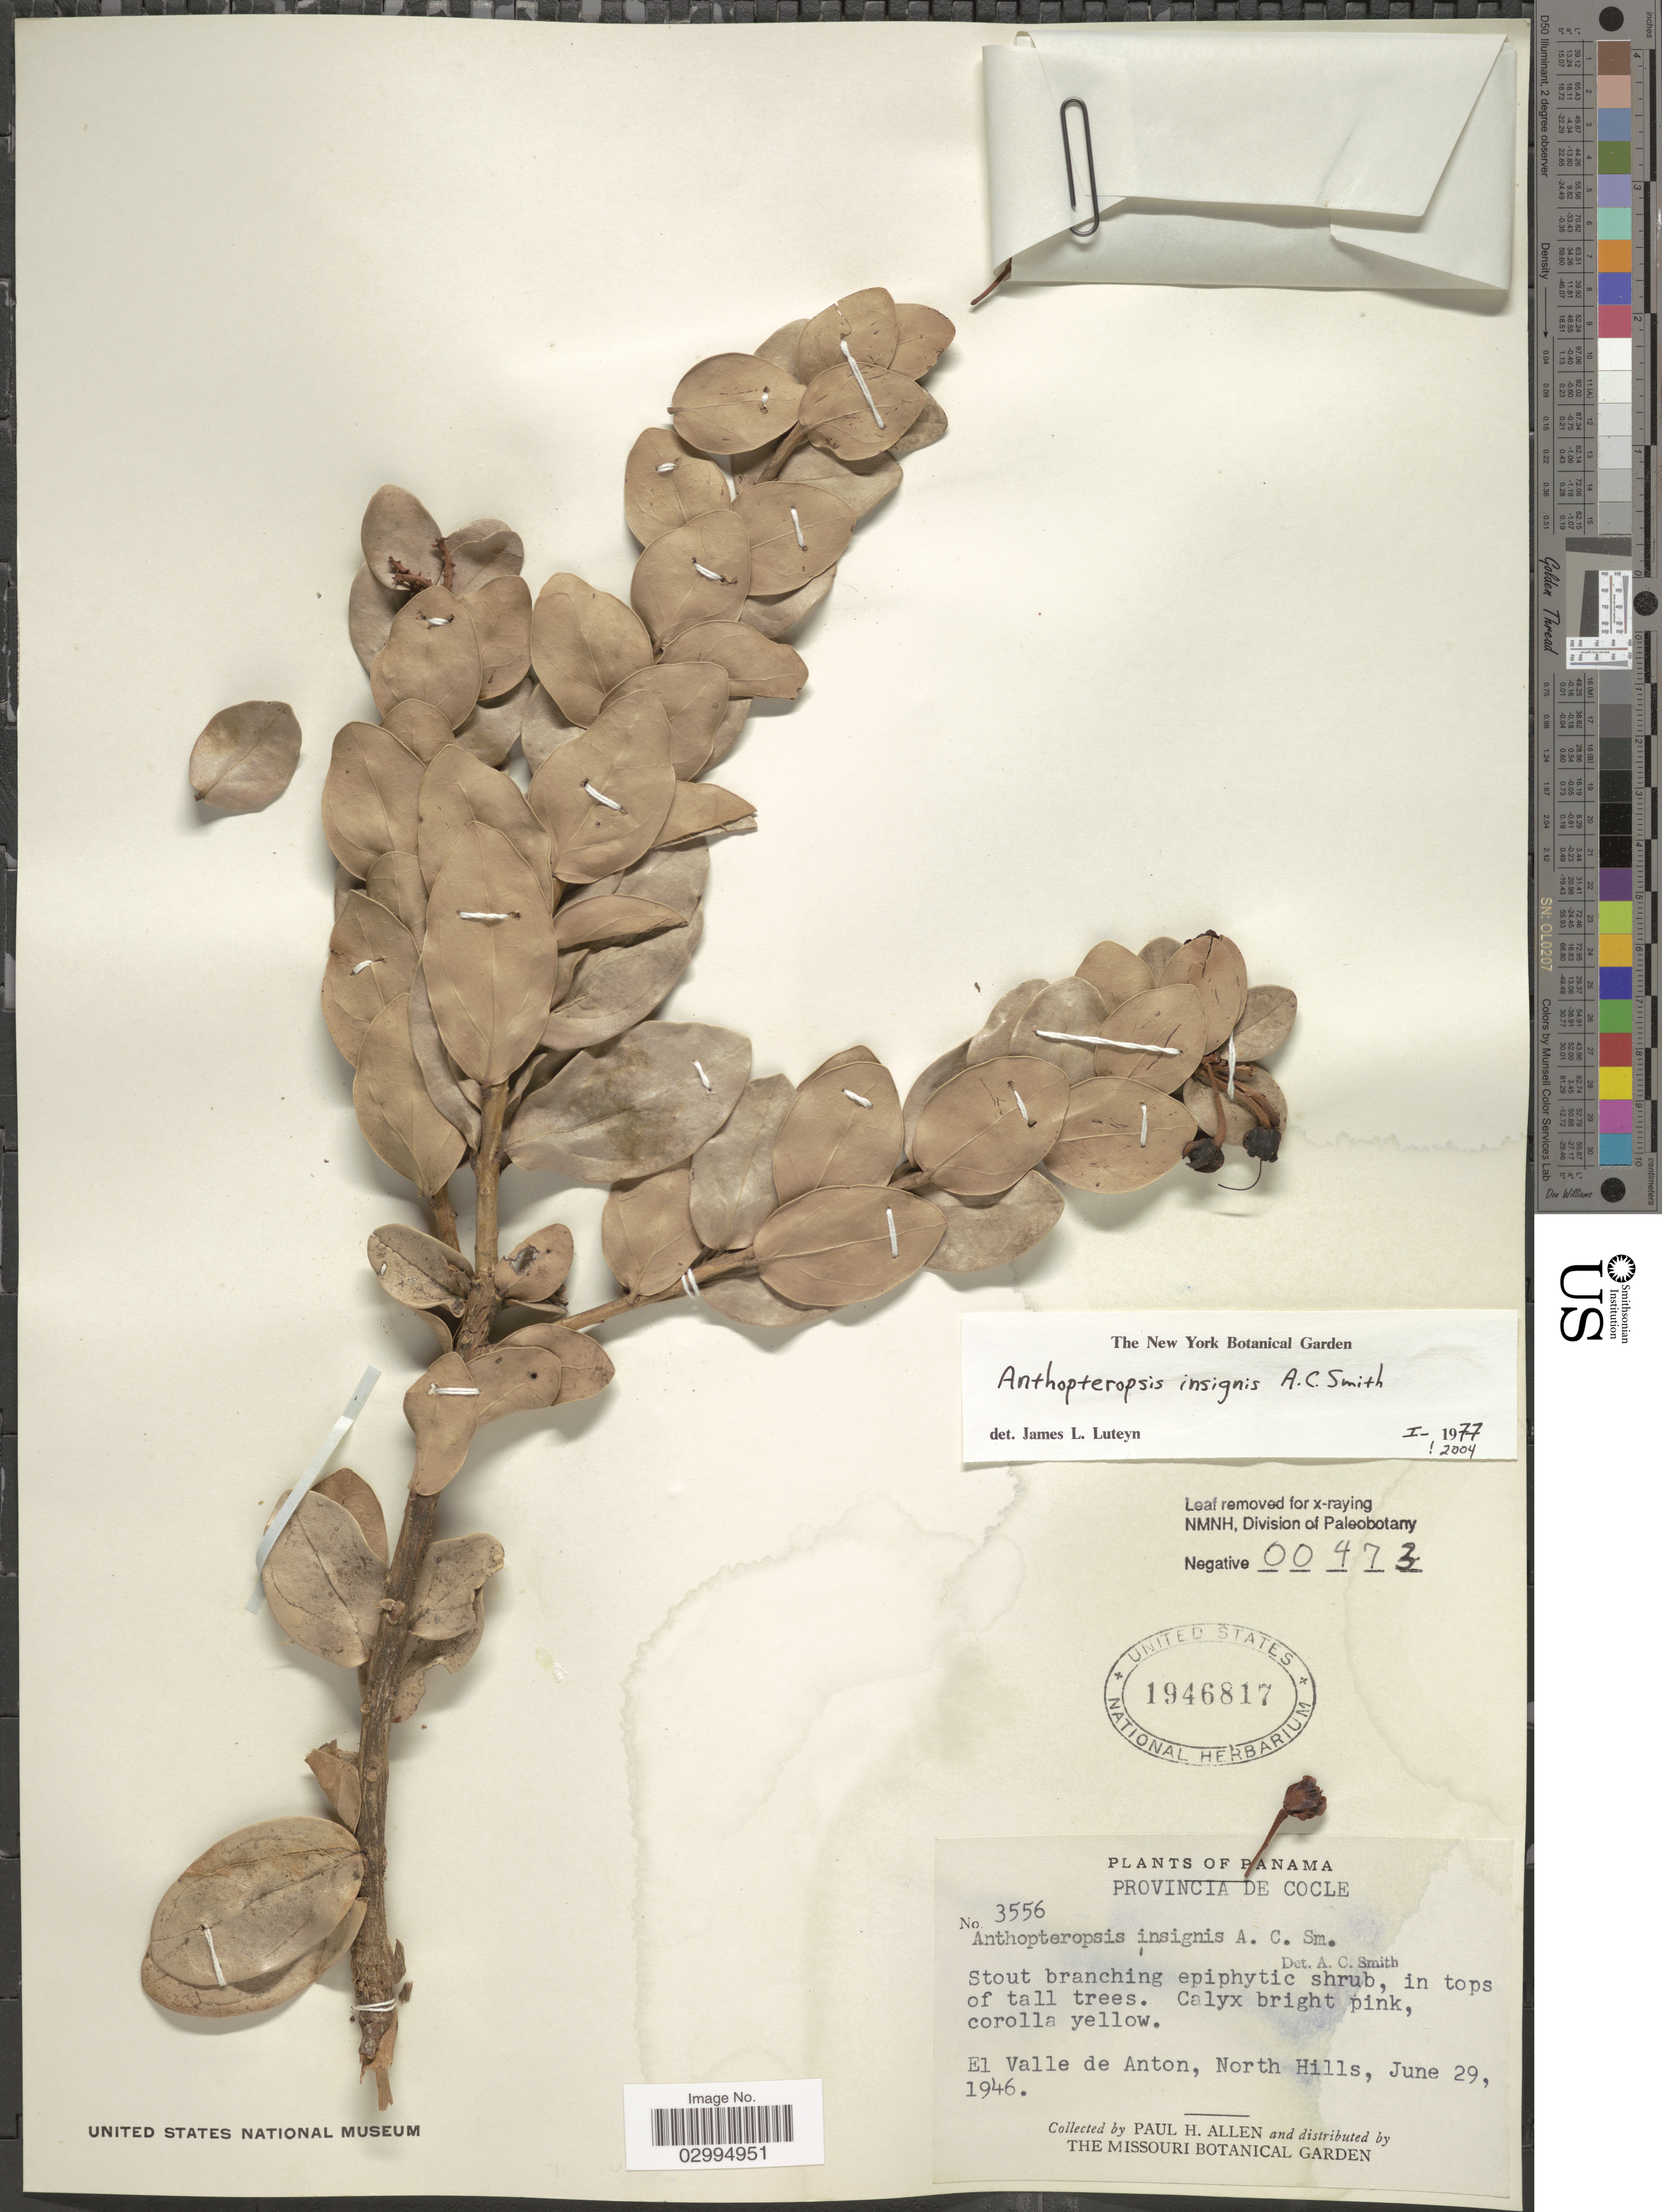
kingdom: Plantae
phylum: Tracheophyta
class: Magnoliopsida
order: Ericales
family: Ericaceae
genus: Anthopteropsis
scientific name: Anthopteropsis insignis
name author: A.C. Sm.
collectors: P. H. Allen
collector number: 3556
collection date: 1946-06-29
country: Panama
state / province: Coclé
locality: El Valle de Anton, North Hills.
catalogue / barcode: US 1946817